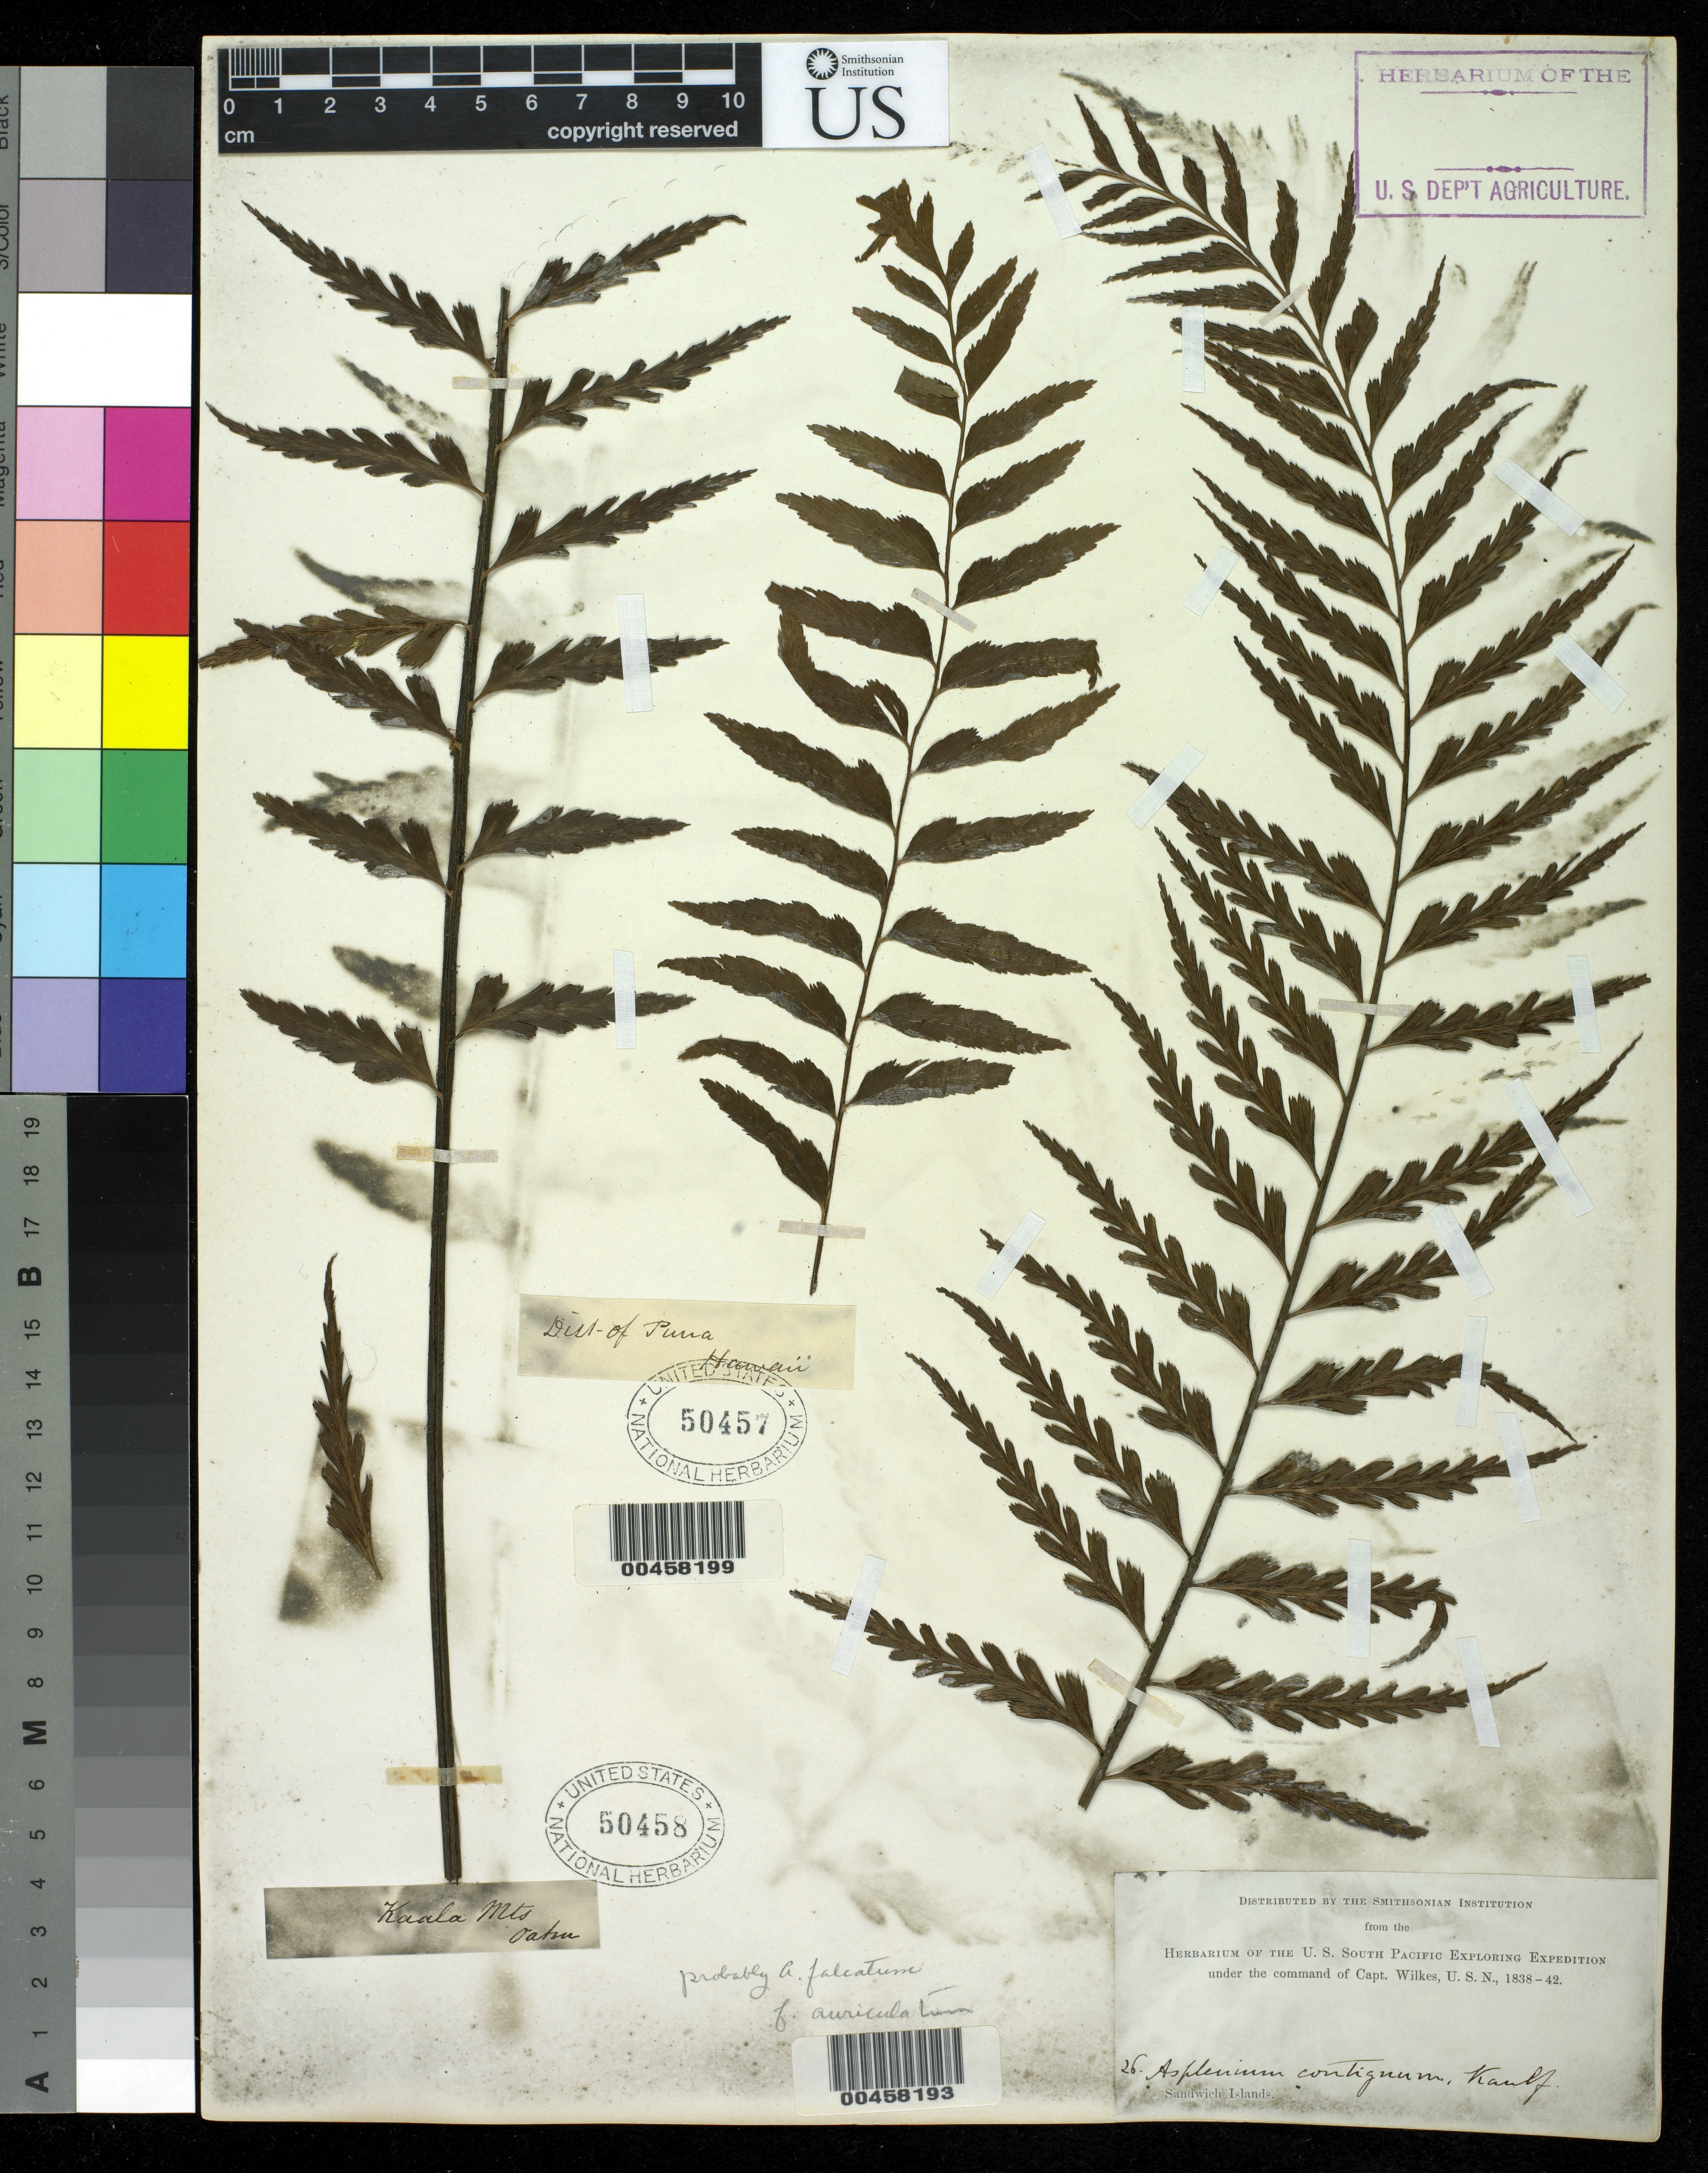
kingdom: Plantae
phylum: Tracheophyta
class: Polypodiopsida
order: Polypodiales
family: Aspleniaceae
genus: Asplenium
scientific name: Asplenium contiguum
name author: Kaulf.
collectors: Wilkes Explor. Exped.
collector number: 26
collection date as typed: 1838 to -- --- 1842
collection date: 1838/1842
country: United States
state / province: Hawaii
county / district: Hawaii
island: Hawaii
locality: Sandwich Islands, Dist. of Puna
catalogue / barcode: US 50457